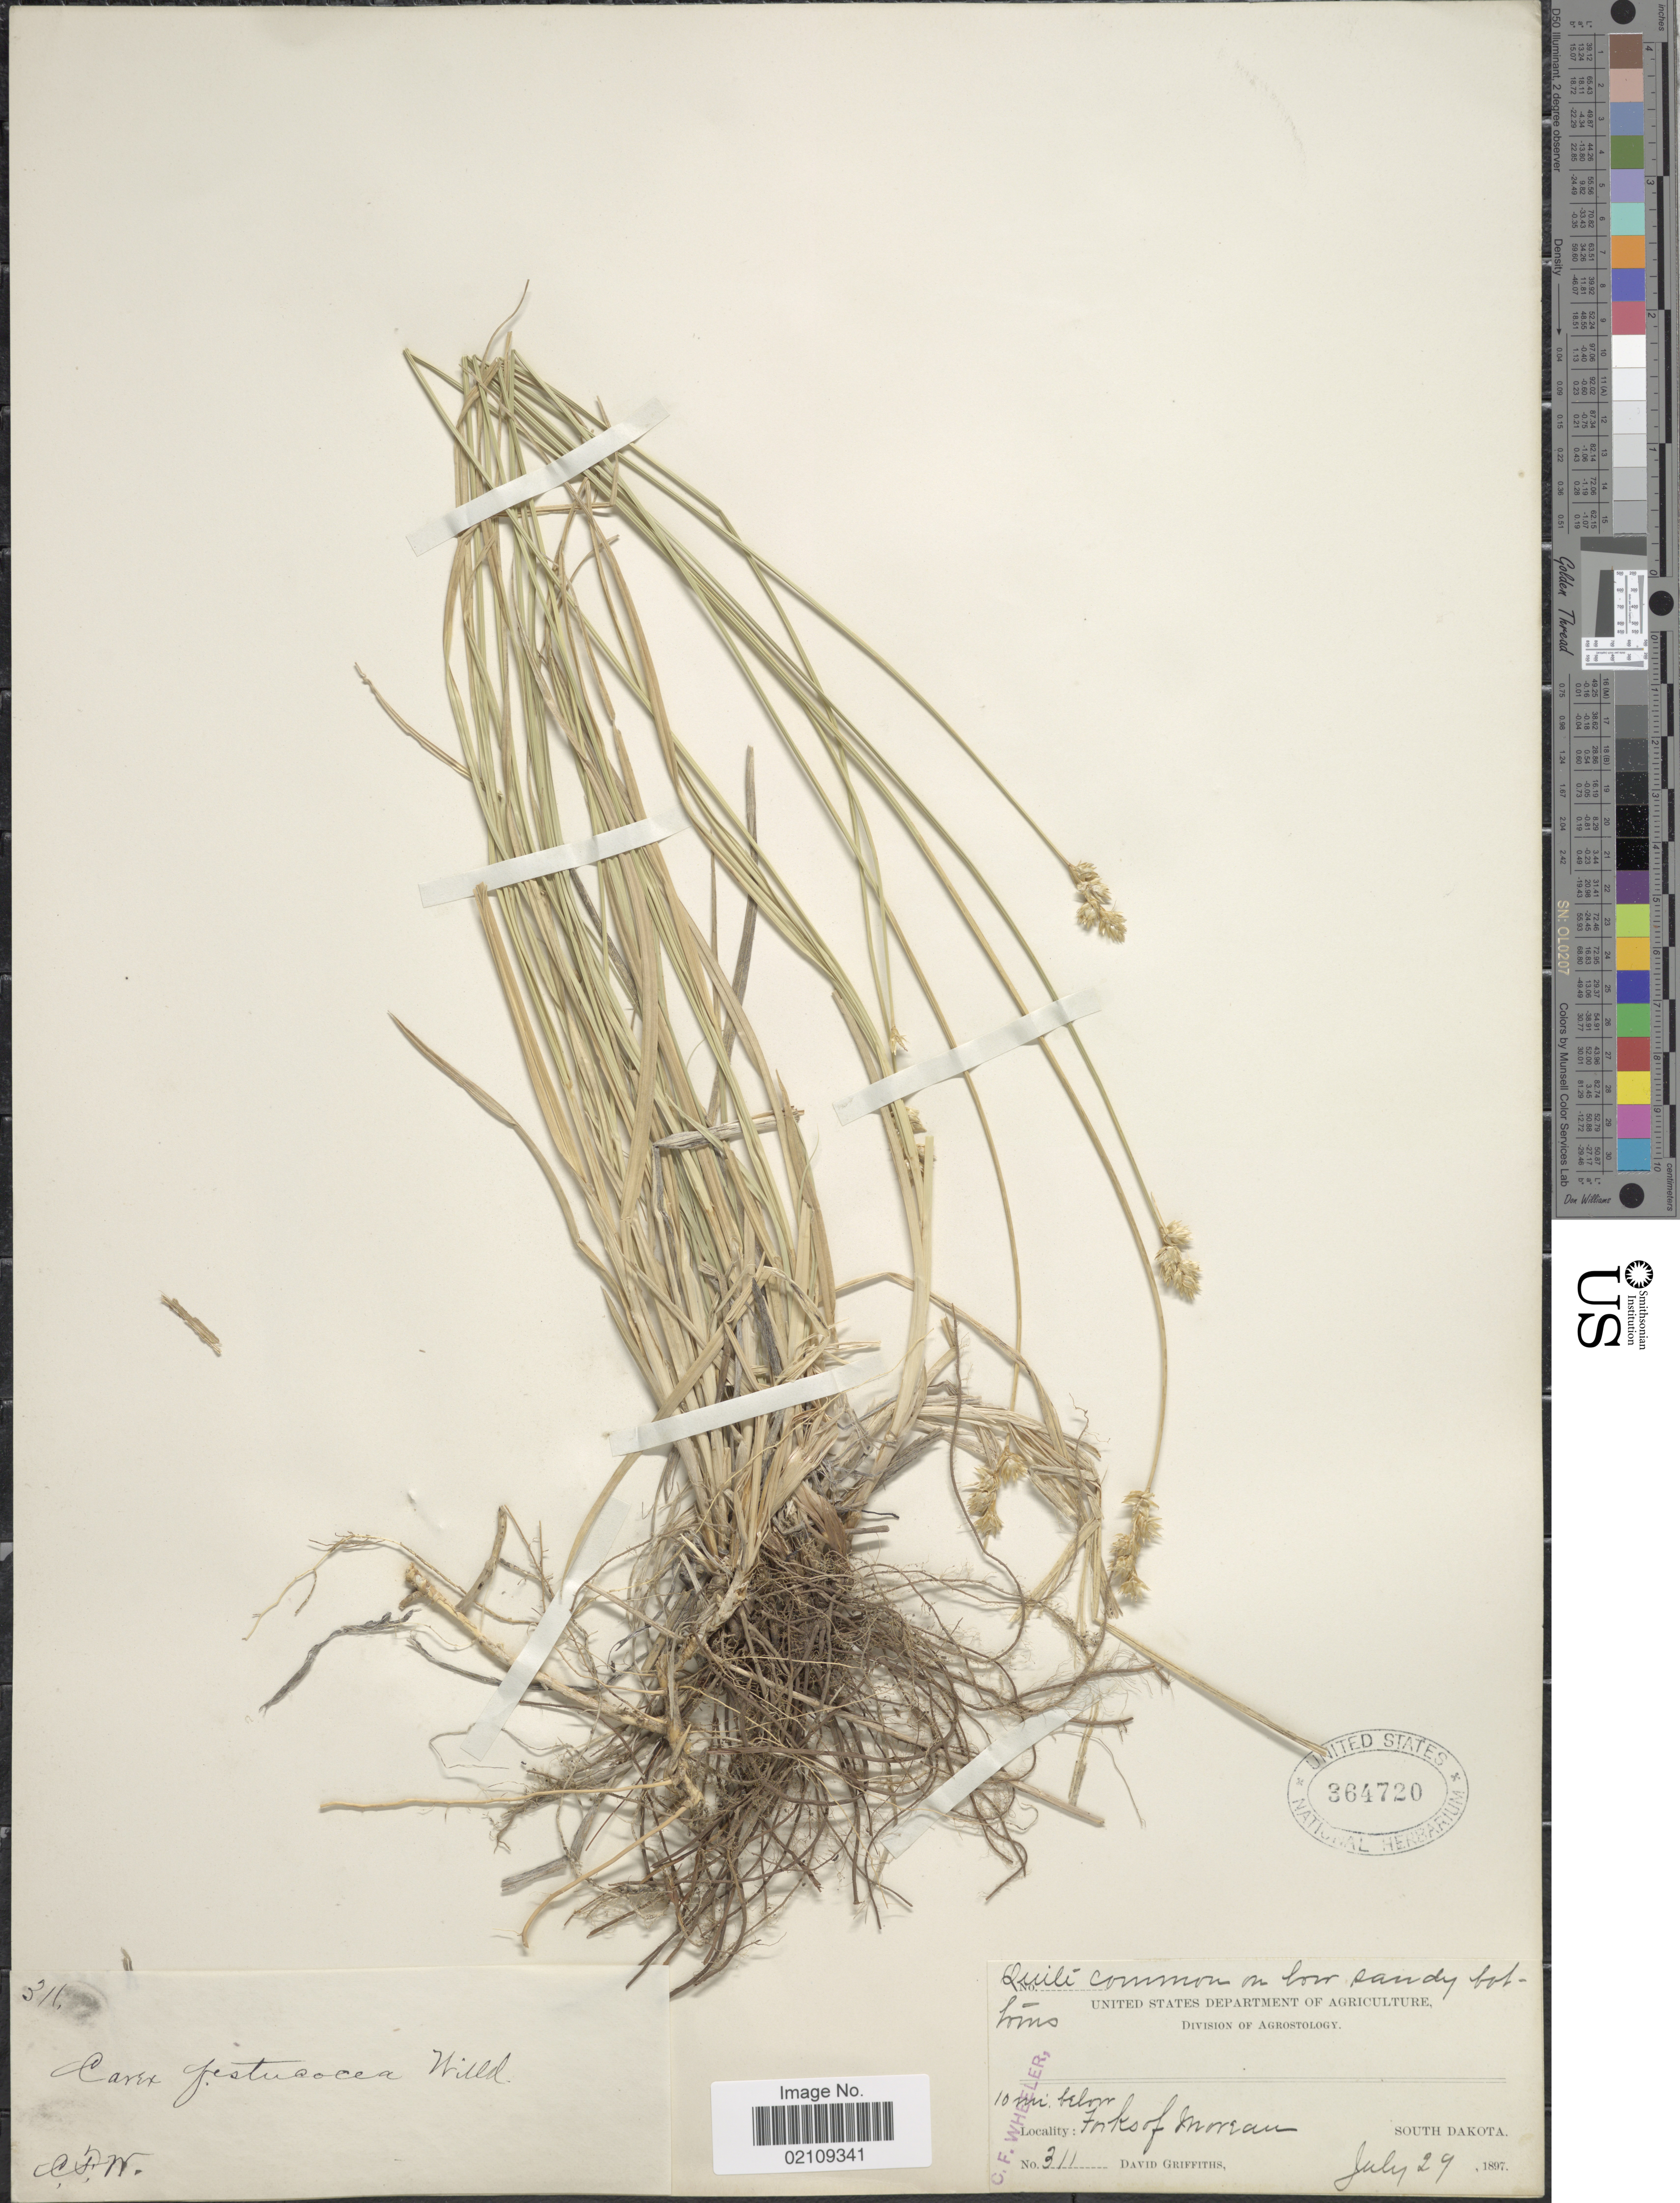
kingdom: Plantae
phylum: Tracheophyta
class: Liliopsida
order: Poales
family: Cyperaceae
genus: Carex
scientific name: Carex festucacea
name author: Willd.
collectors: D. Griffiths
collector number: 311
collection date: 1897-07-29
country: United States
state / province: South Dakota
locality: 10 mi below Forks of Moreau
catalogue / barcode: US 364720